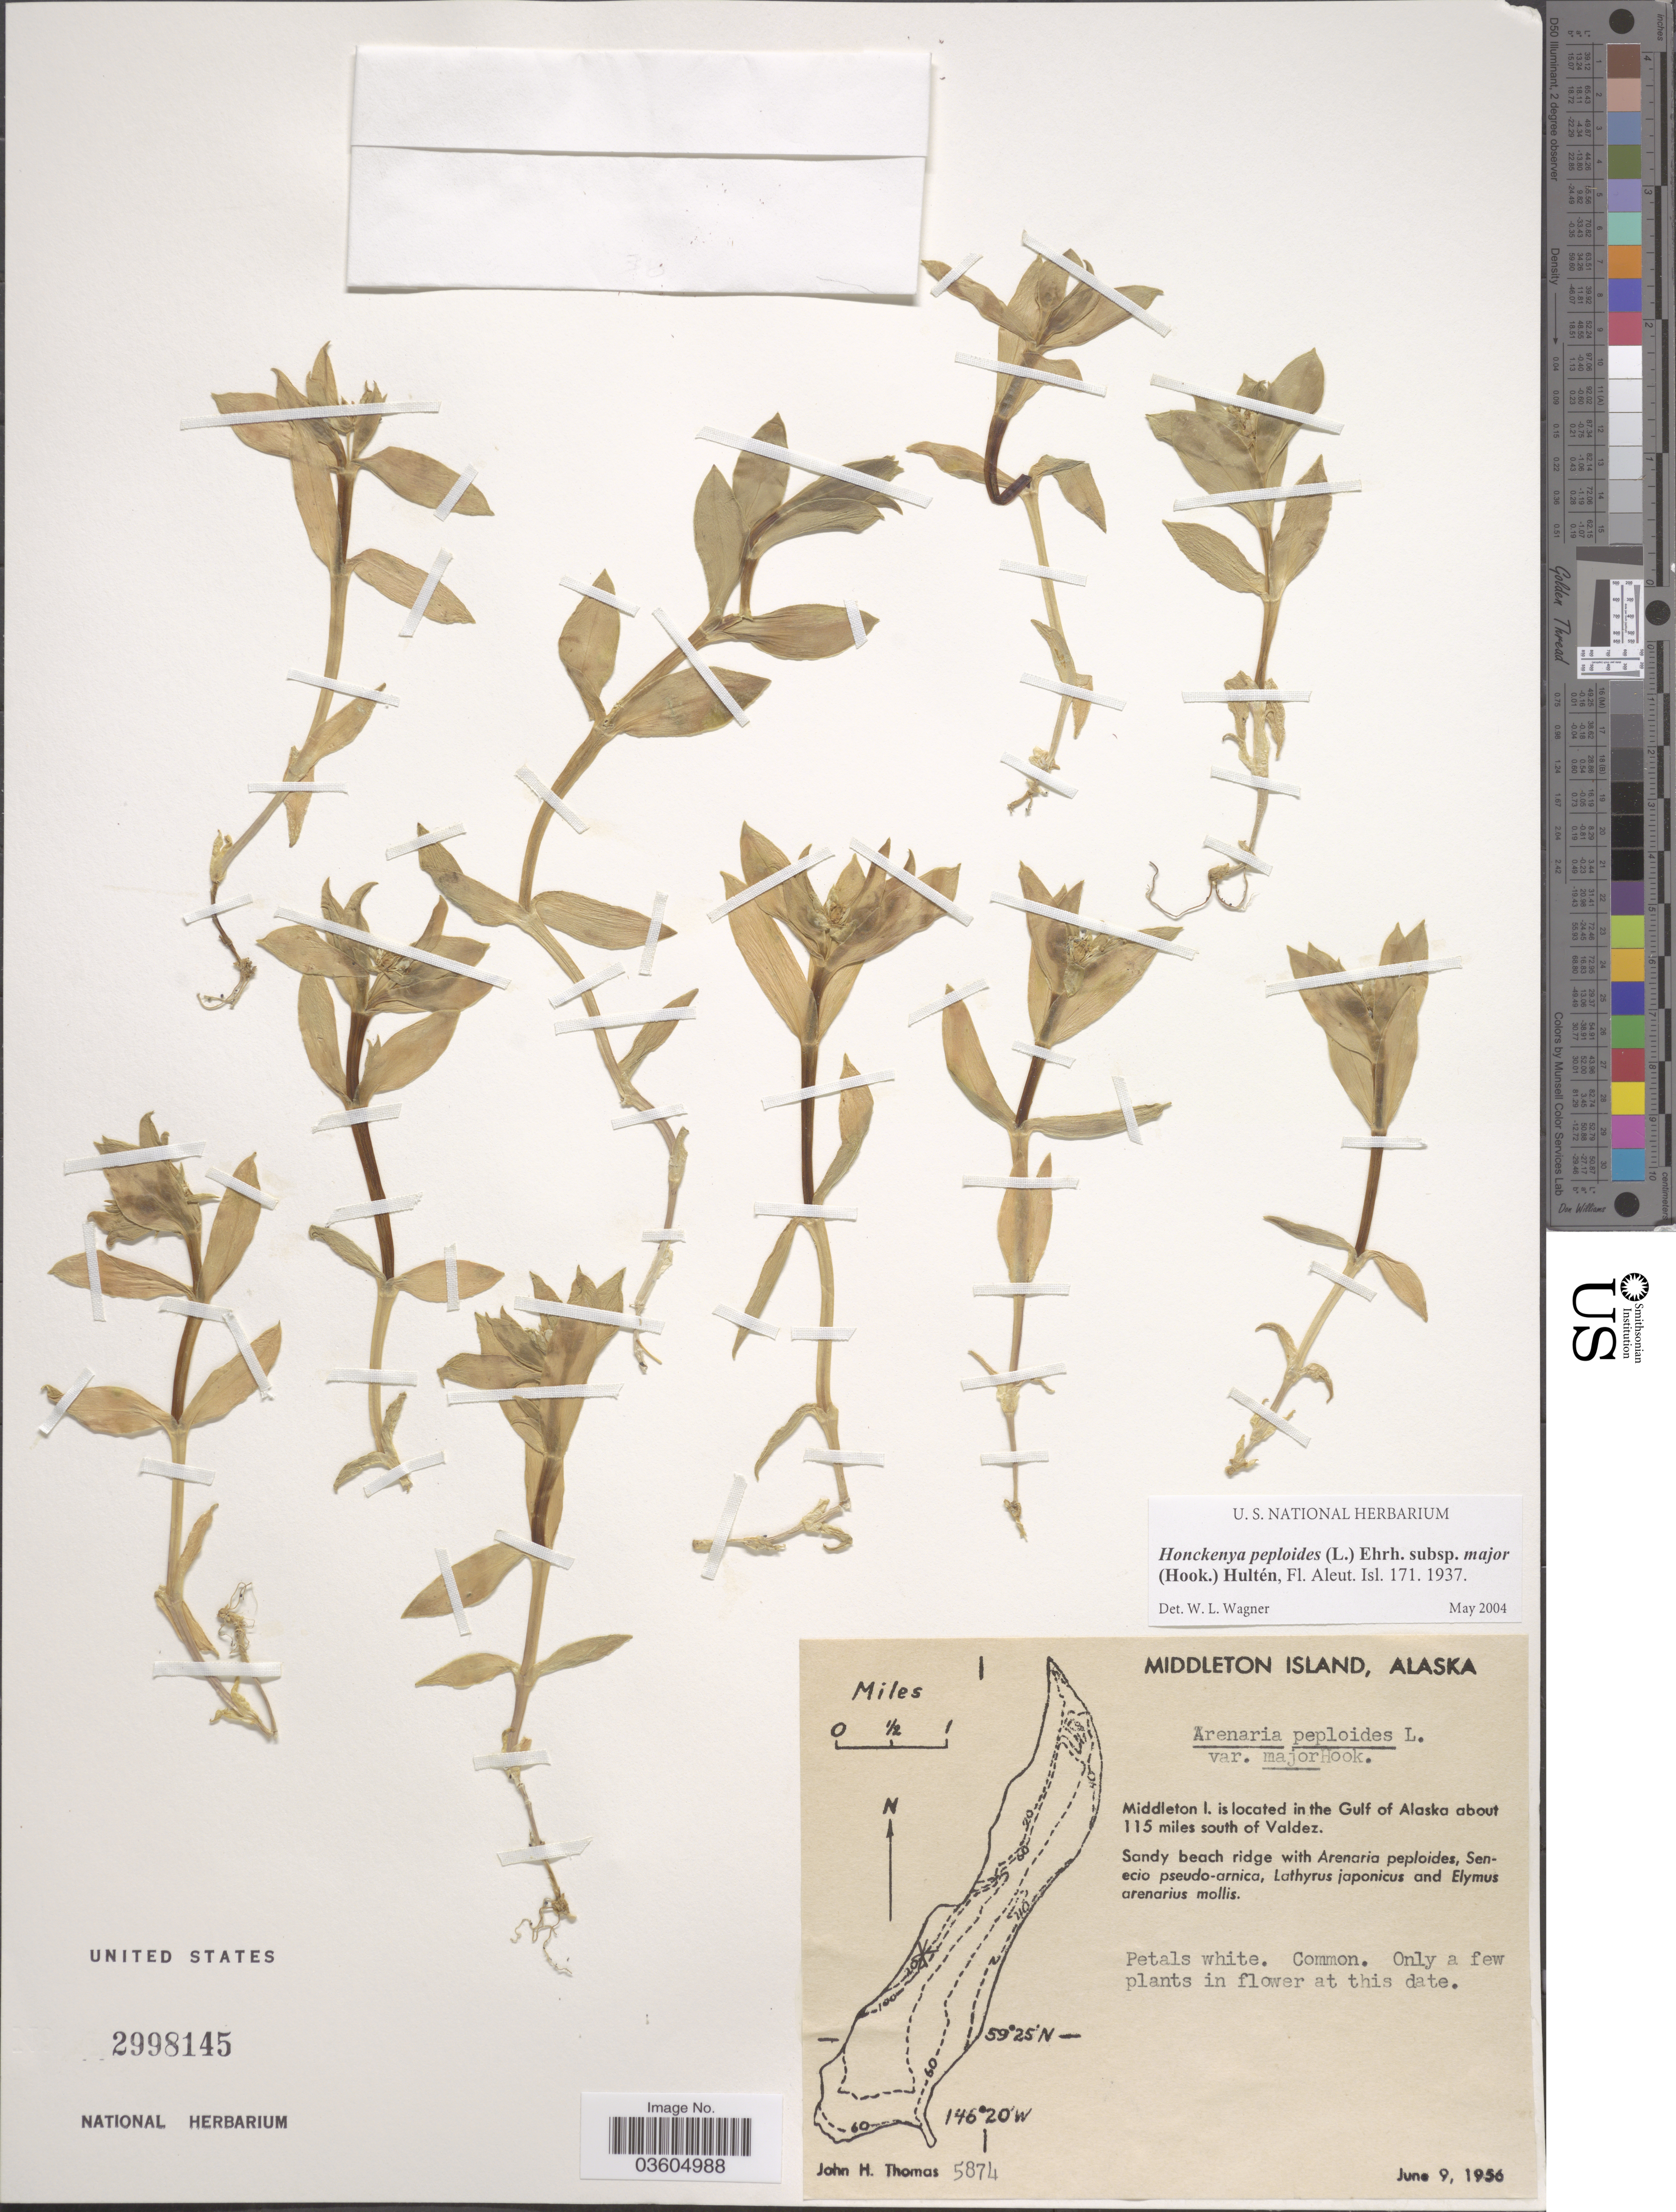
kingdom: Plantae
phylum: Tracheophyta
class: Magnoliopsida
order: Caryophyllales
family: Caryophyllaceae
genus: Honckenya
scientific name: Honckenya peploides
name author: (L.) Ehrh.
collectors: J. H. Thomas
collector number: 5874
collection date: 1956-06-09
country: United States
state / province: Alaska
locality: Middlteon Island. Middleton I. is located in the Gulf of Alaska about 115 miles south of Valdez.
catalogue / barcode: US 2998145